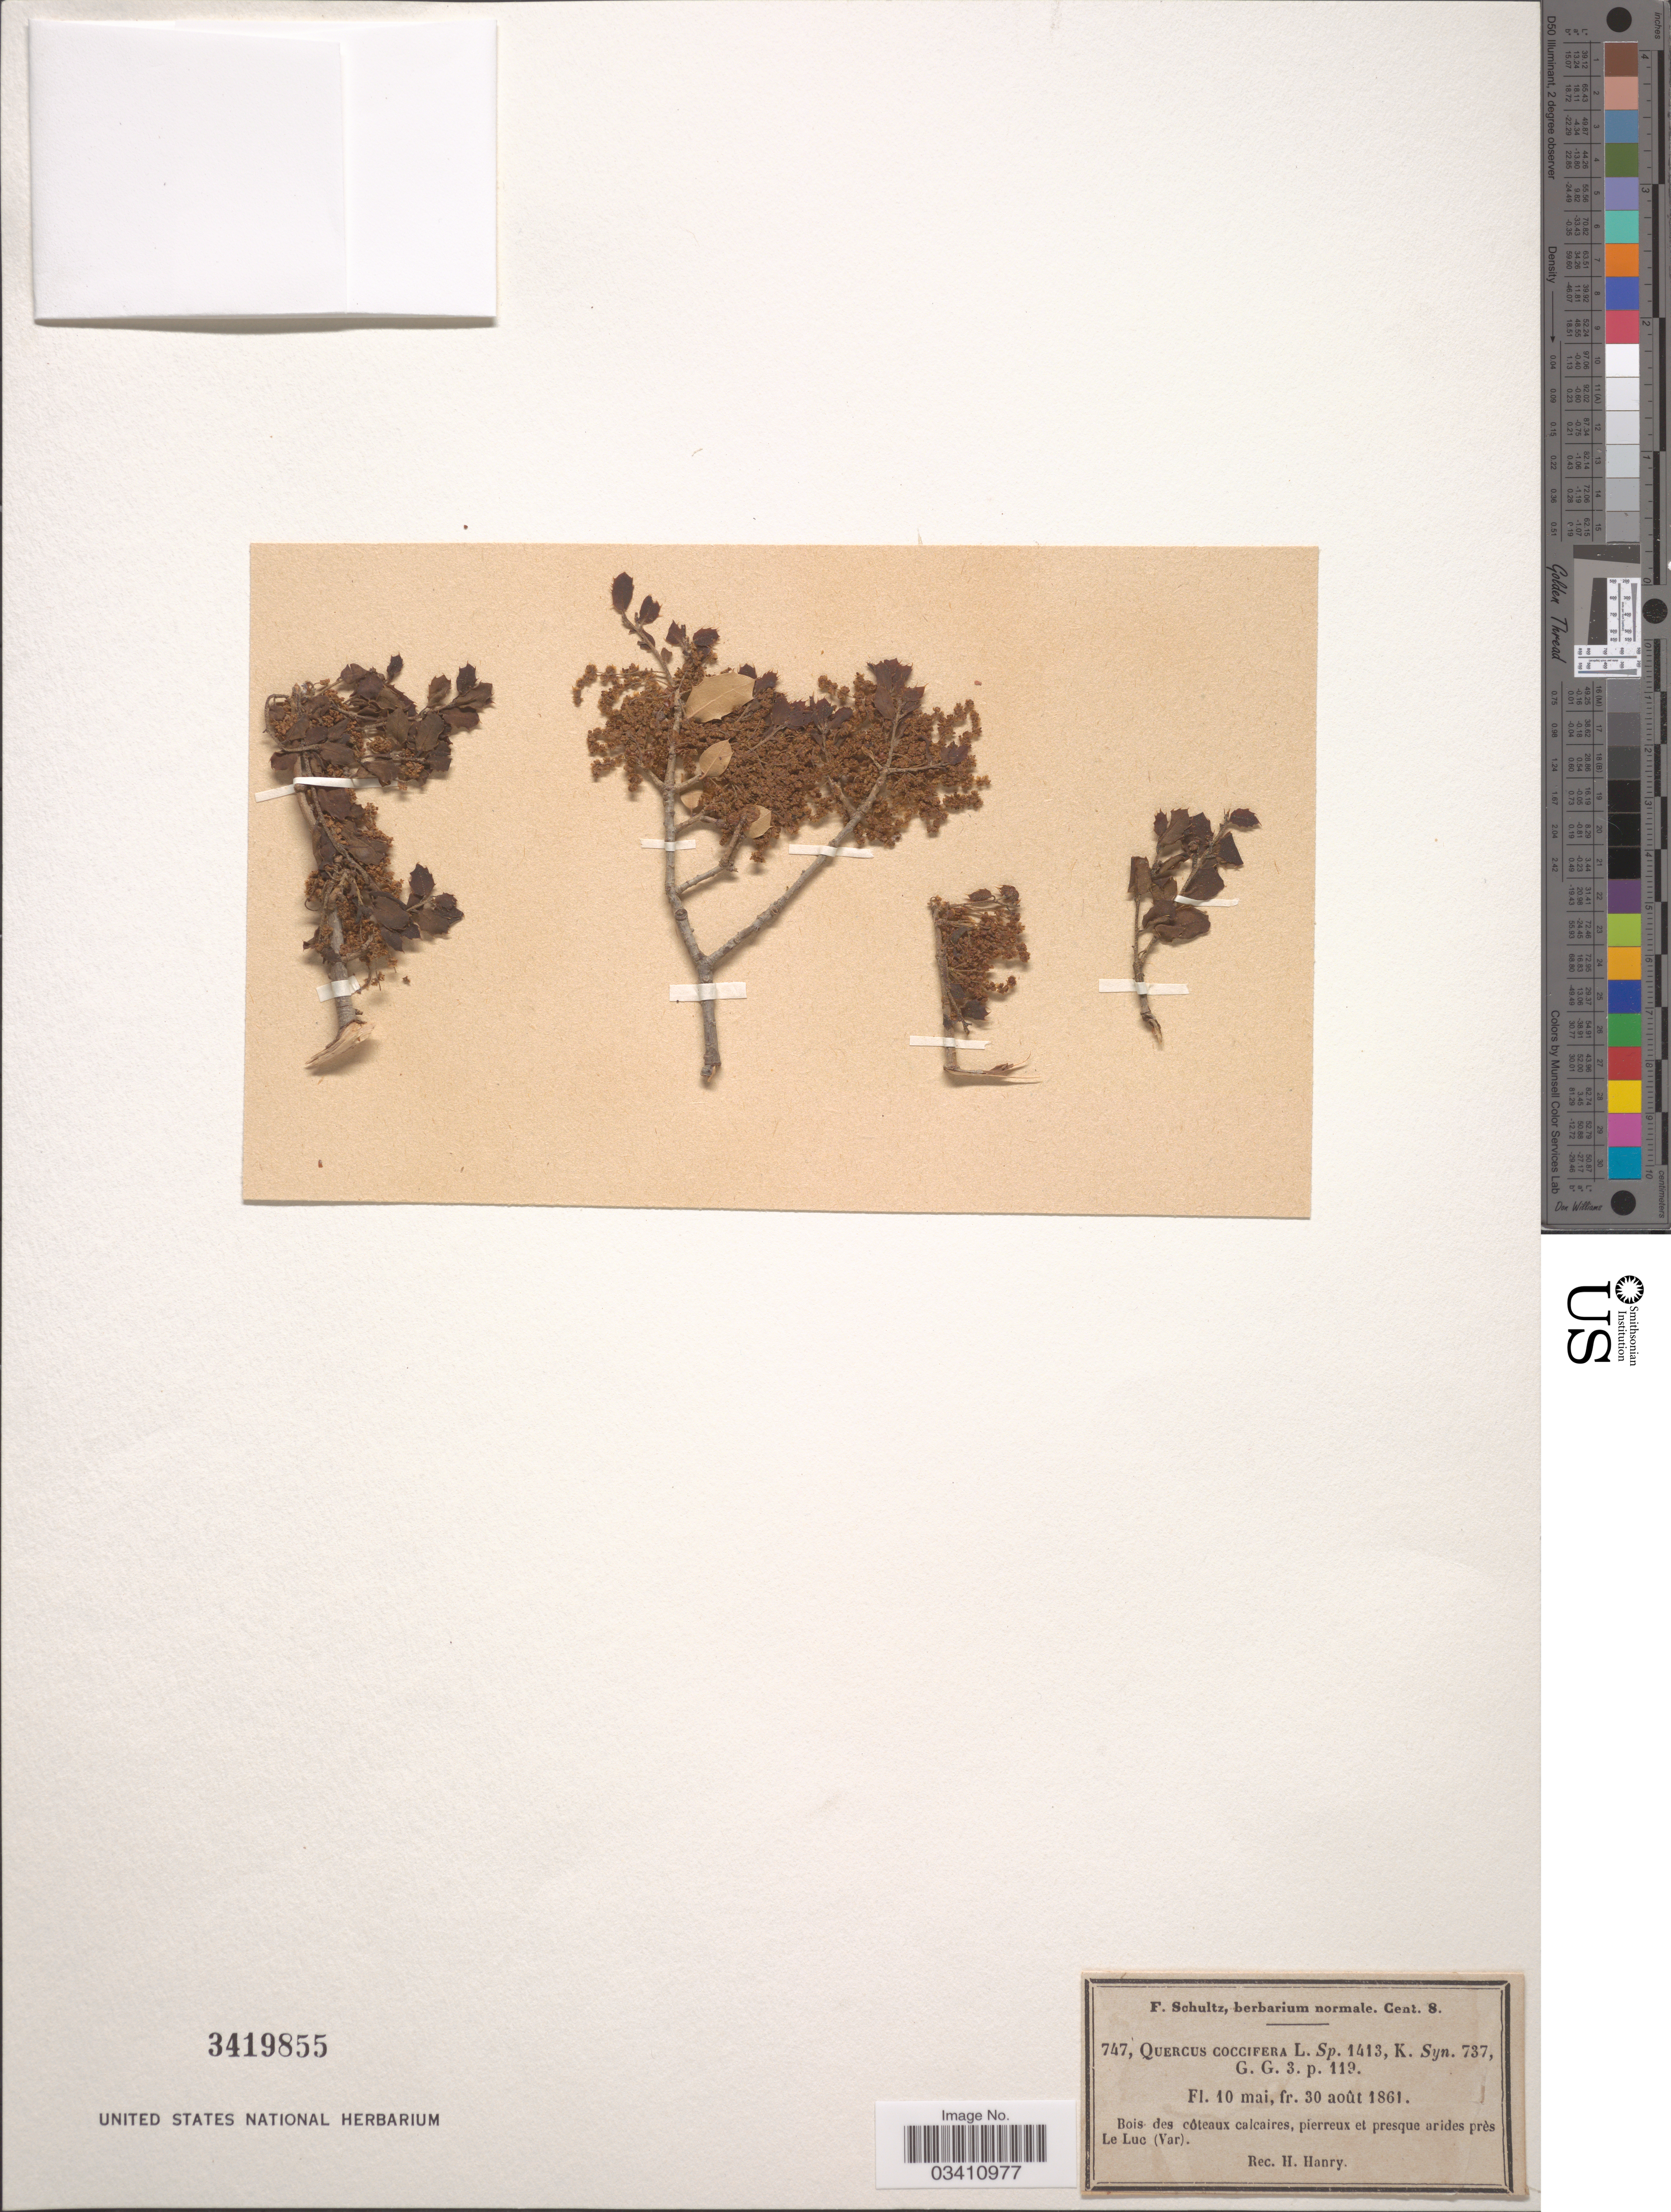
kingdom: Plantae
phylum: Tracheophyta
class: Magnoliopsida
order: Fagales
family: Fagaceae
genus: Quercus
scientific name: Quercus coccifera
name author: L.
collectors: H. Hanry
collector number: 747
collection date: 1861-05-10/1861-08-30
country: France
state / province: Provence-Alpes-Côte d'Azur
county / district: Var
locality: Bois des côteaux calcaires, pierreux et presque arides près Le Luc (Var).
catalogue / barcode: US 3419855